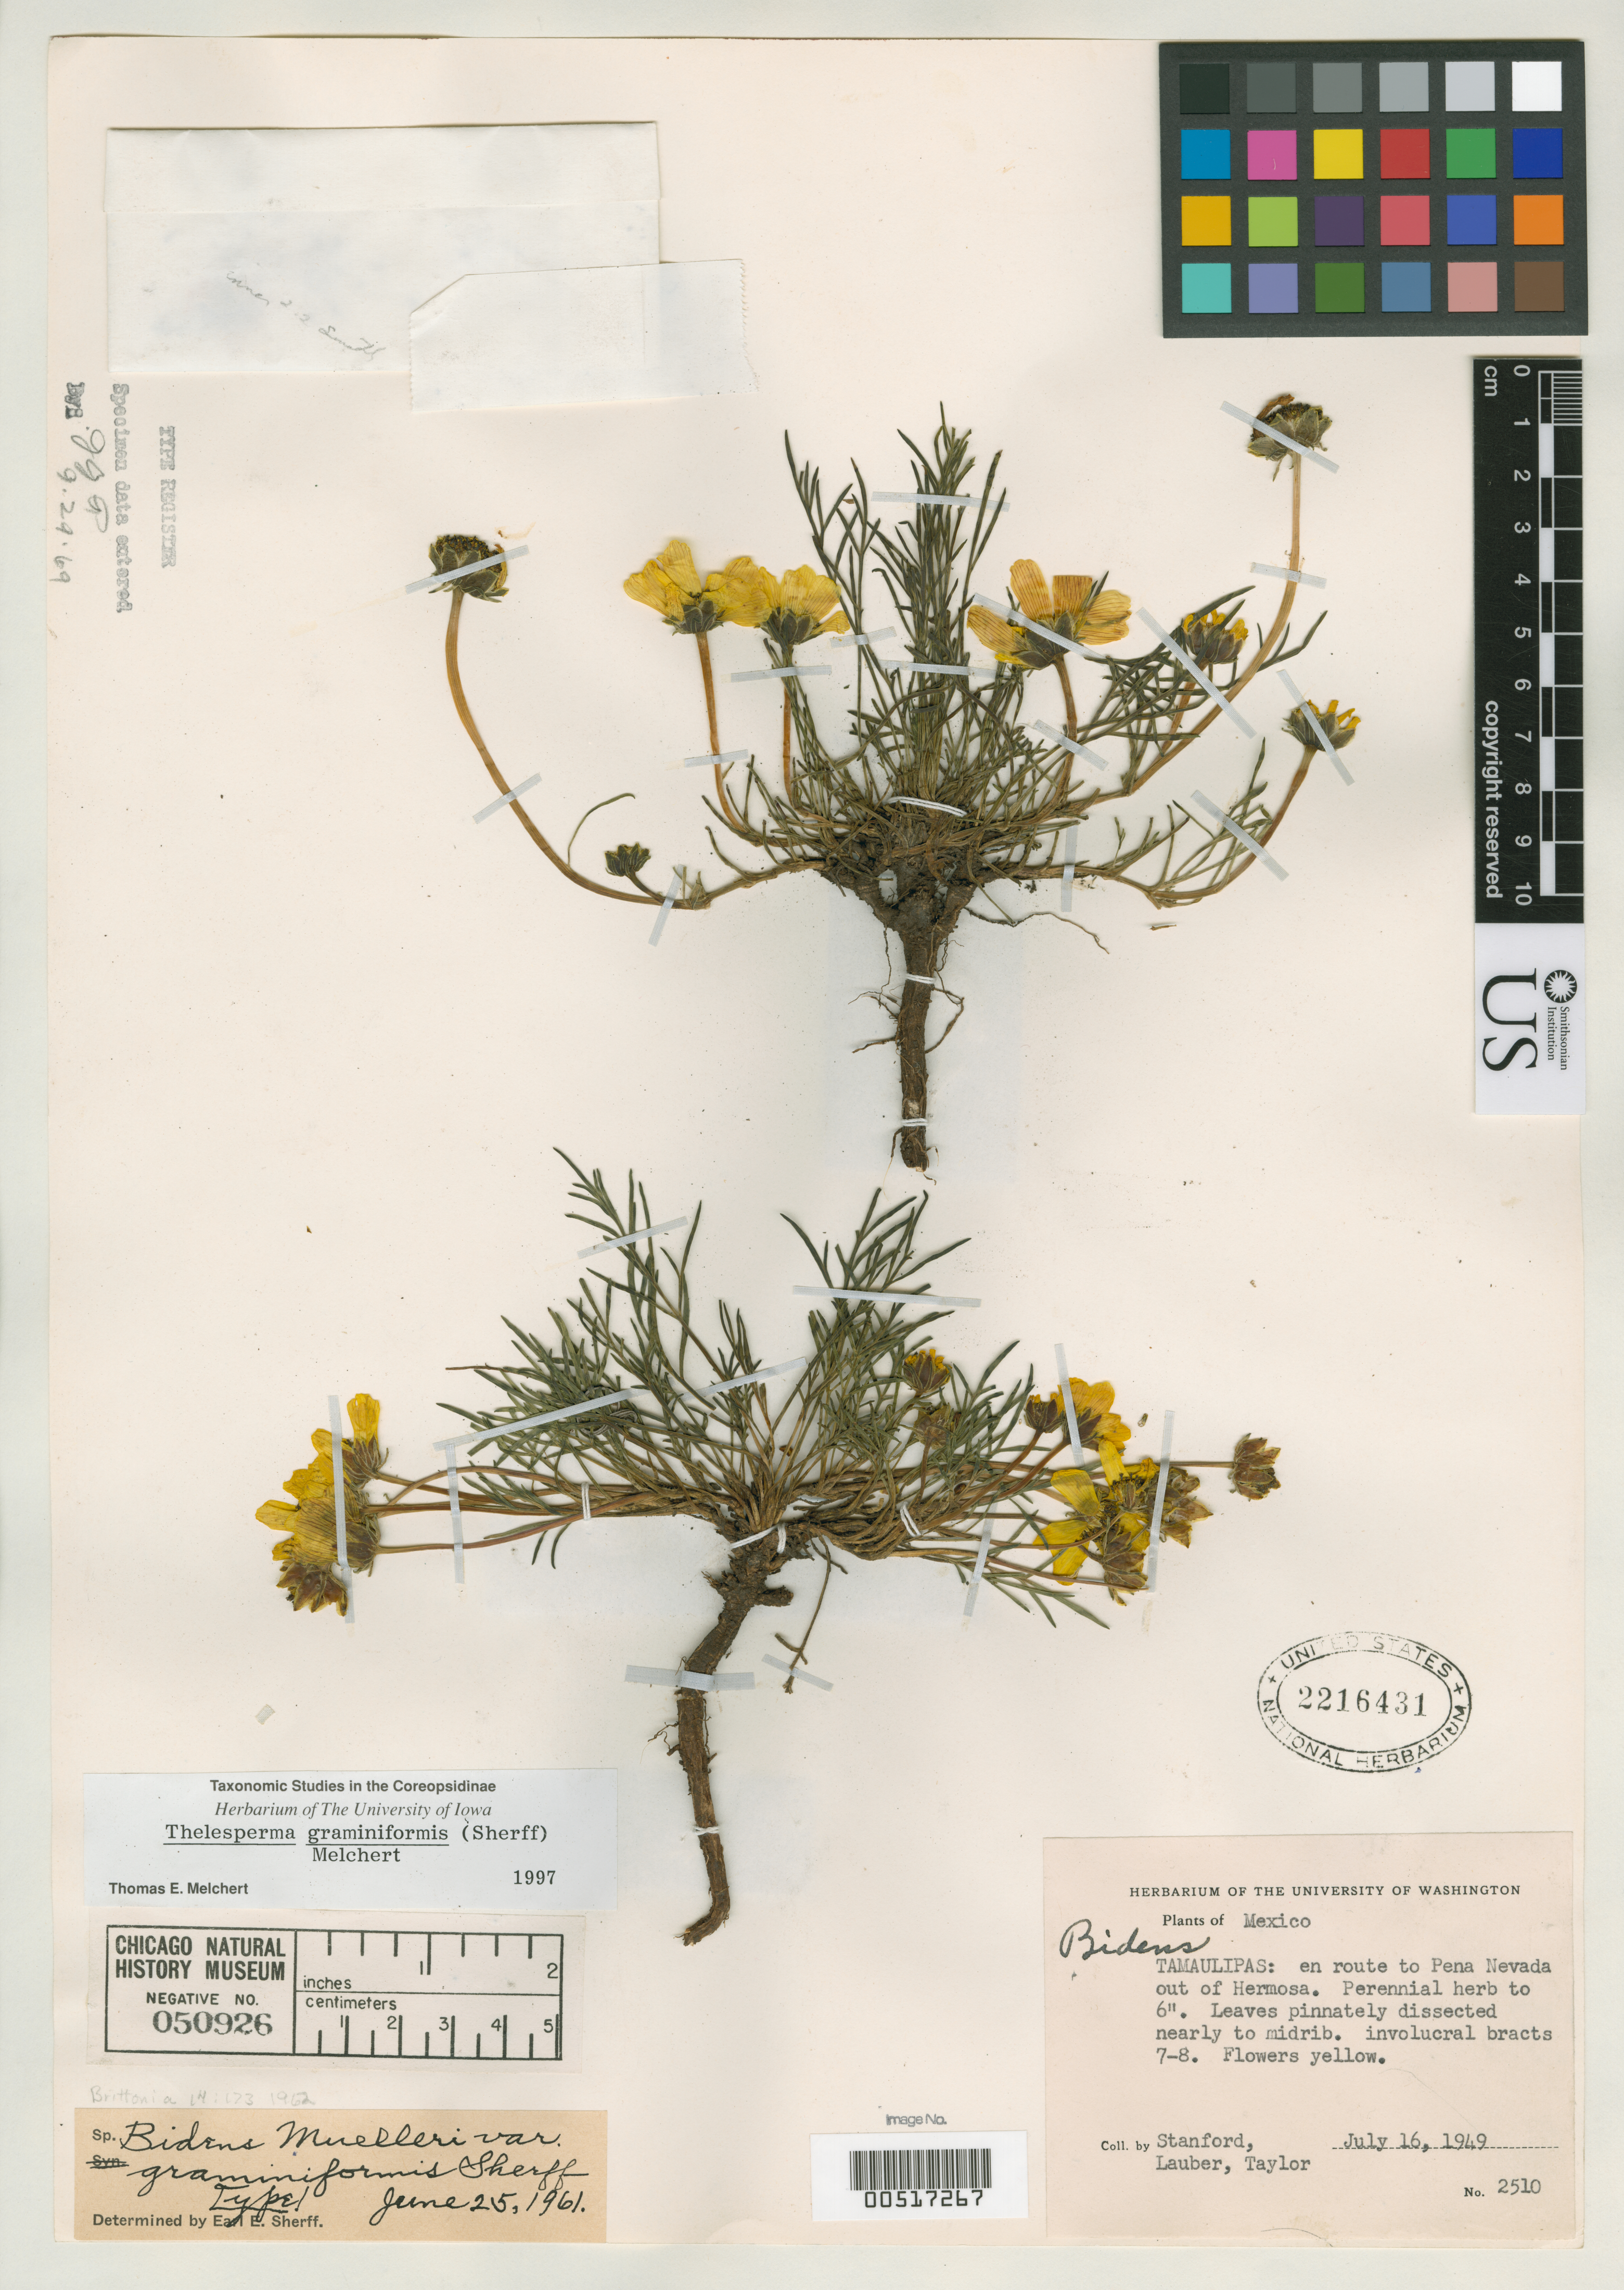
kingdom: Plantae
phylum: Tracheophyta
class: Magnoliopsida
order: Asterales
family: Asteraceae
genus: Bidens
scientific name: Bidens muelleri var. graminiformis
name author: Sherff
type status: Holotype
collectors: L. R. Stanford, Lauber, -- & -- Taylor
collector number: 2510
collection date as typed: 16 Jul 1949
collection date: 1949-07-16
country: Mexico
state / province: Tamaulipas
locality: En route to Pena Nevada out of Hermosa.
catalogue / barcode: US 2216431